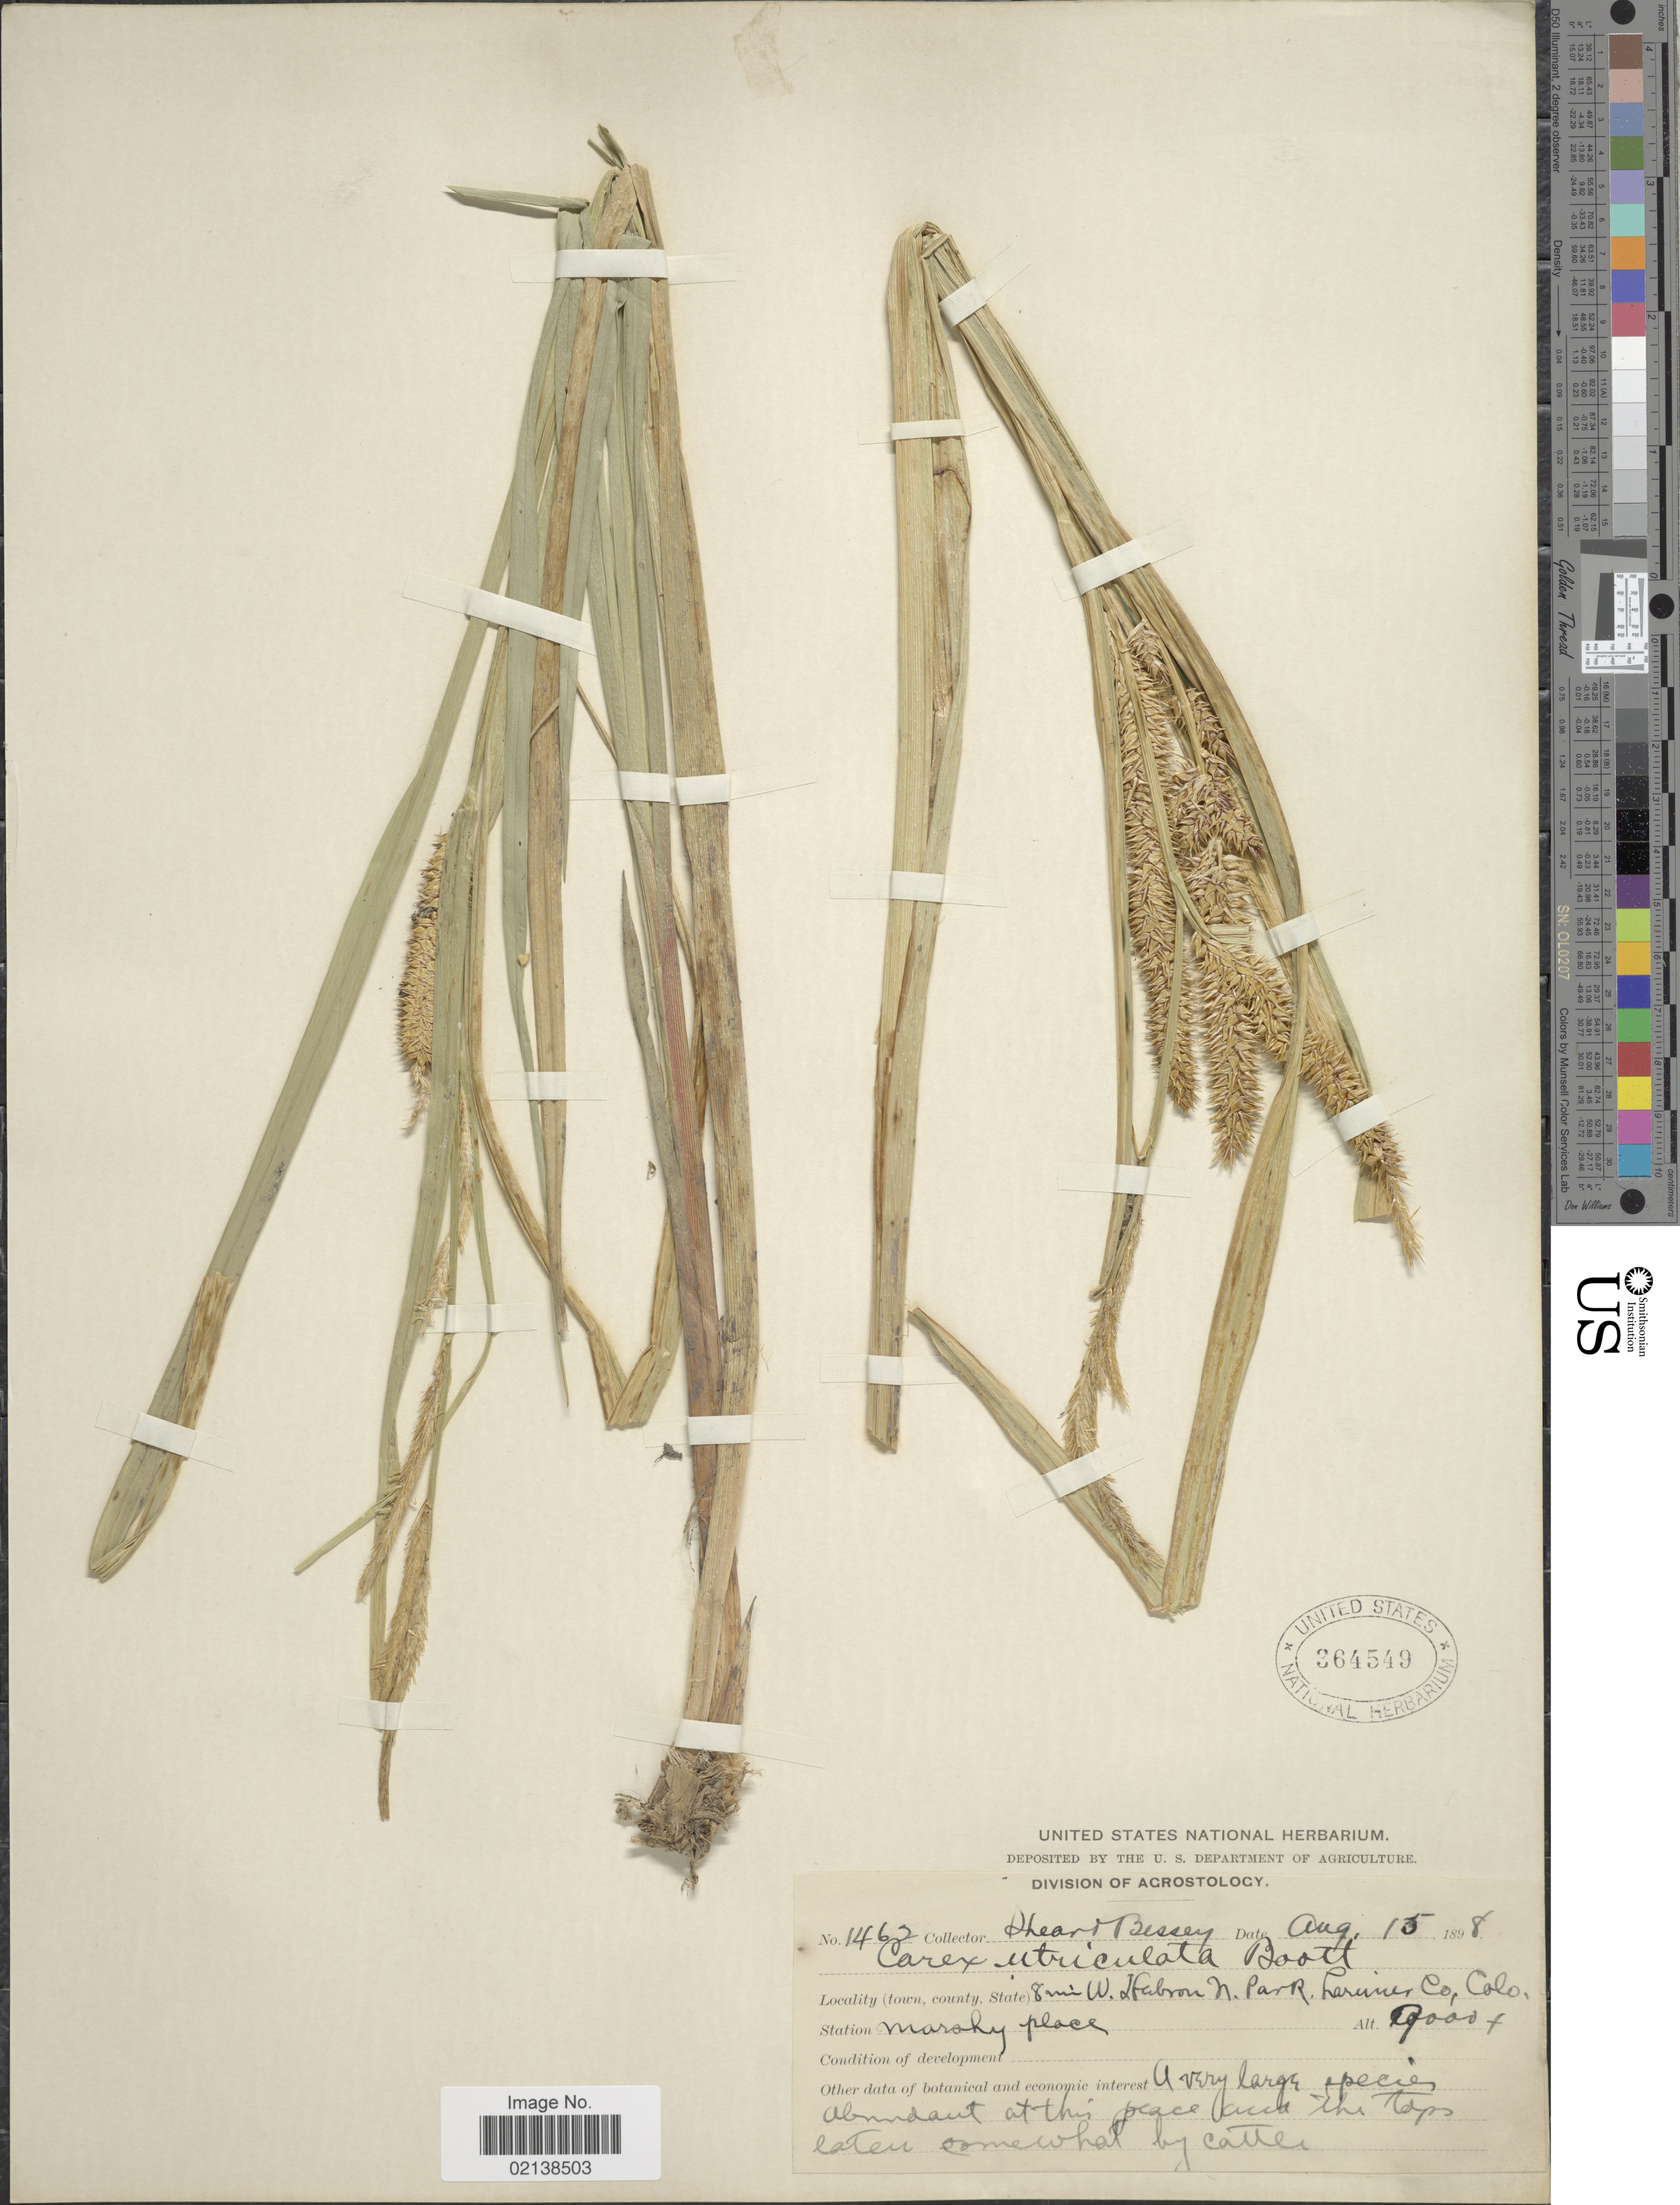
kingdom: Plantae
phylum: Tracheophyta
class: Liliopsida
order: Poales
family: Cyperaceae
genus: Carex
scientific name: Carex utriculata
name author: Boott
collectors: -- Shear & -. Bessey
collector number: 1462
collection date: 1898-08-15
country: United States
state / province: Colorado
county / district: Larimer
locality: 8 mi. W.Hebron N. Park Larimer Co.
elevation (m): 2743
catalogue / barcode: US 364549